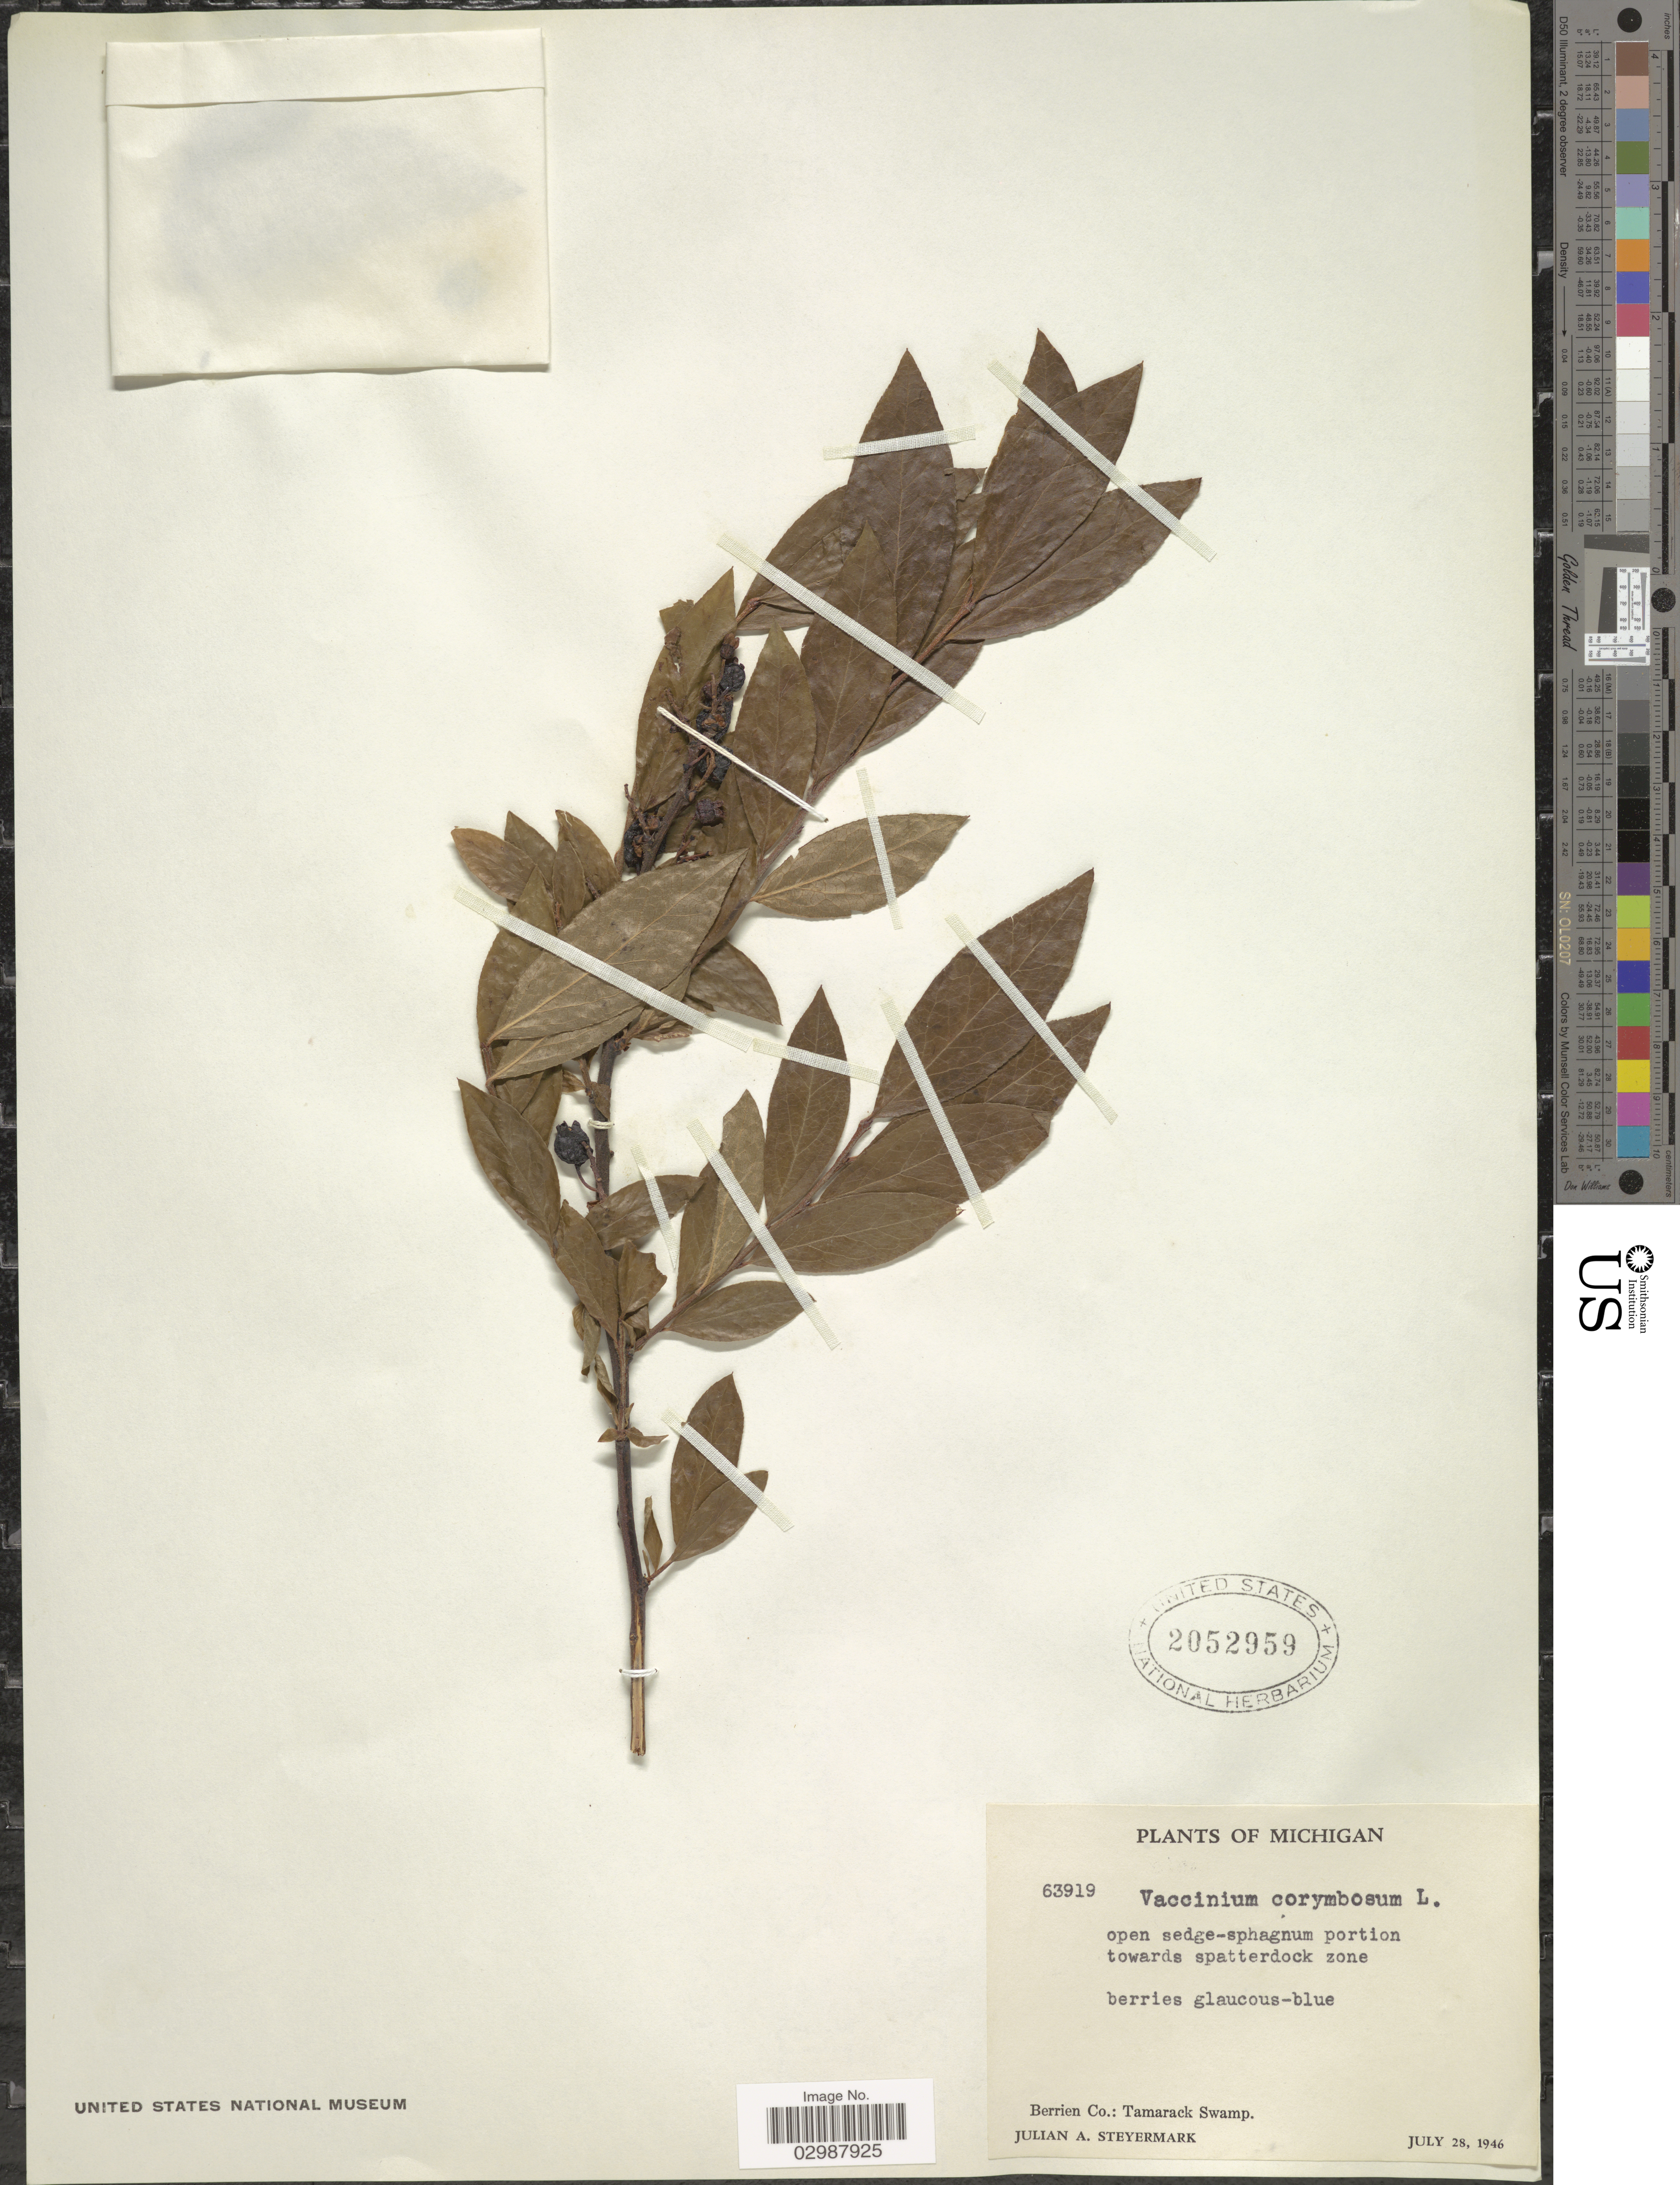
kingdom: Plantae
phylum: Tracheophyta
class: Magnoliopsida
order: Ericales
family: Ericaceae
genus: Vaccinium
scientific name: Vaccinium corymbosum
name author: L.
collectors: J. Steyermark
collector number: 63919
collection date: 1946-07-28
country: United States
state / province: Michigan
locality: Berrien Co.: Tamarack Swamp.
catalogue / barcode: US 2052959